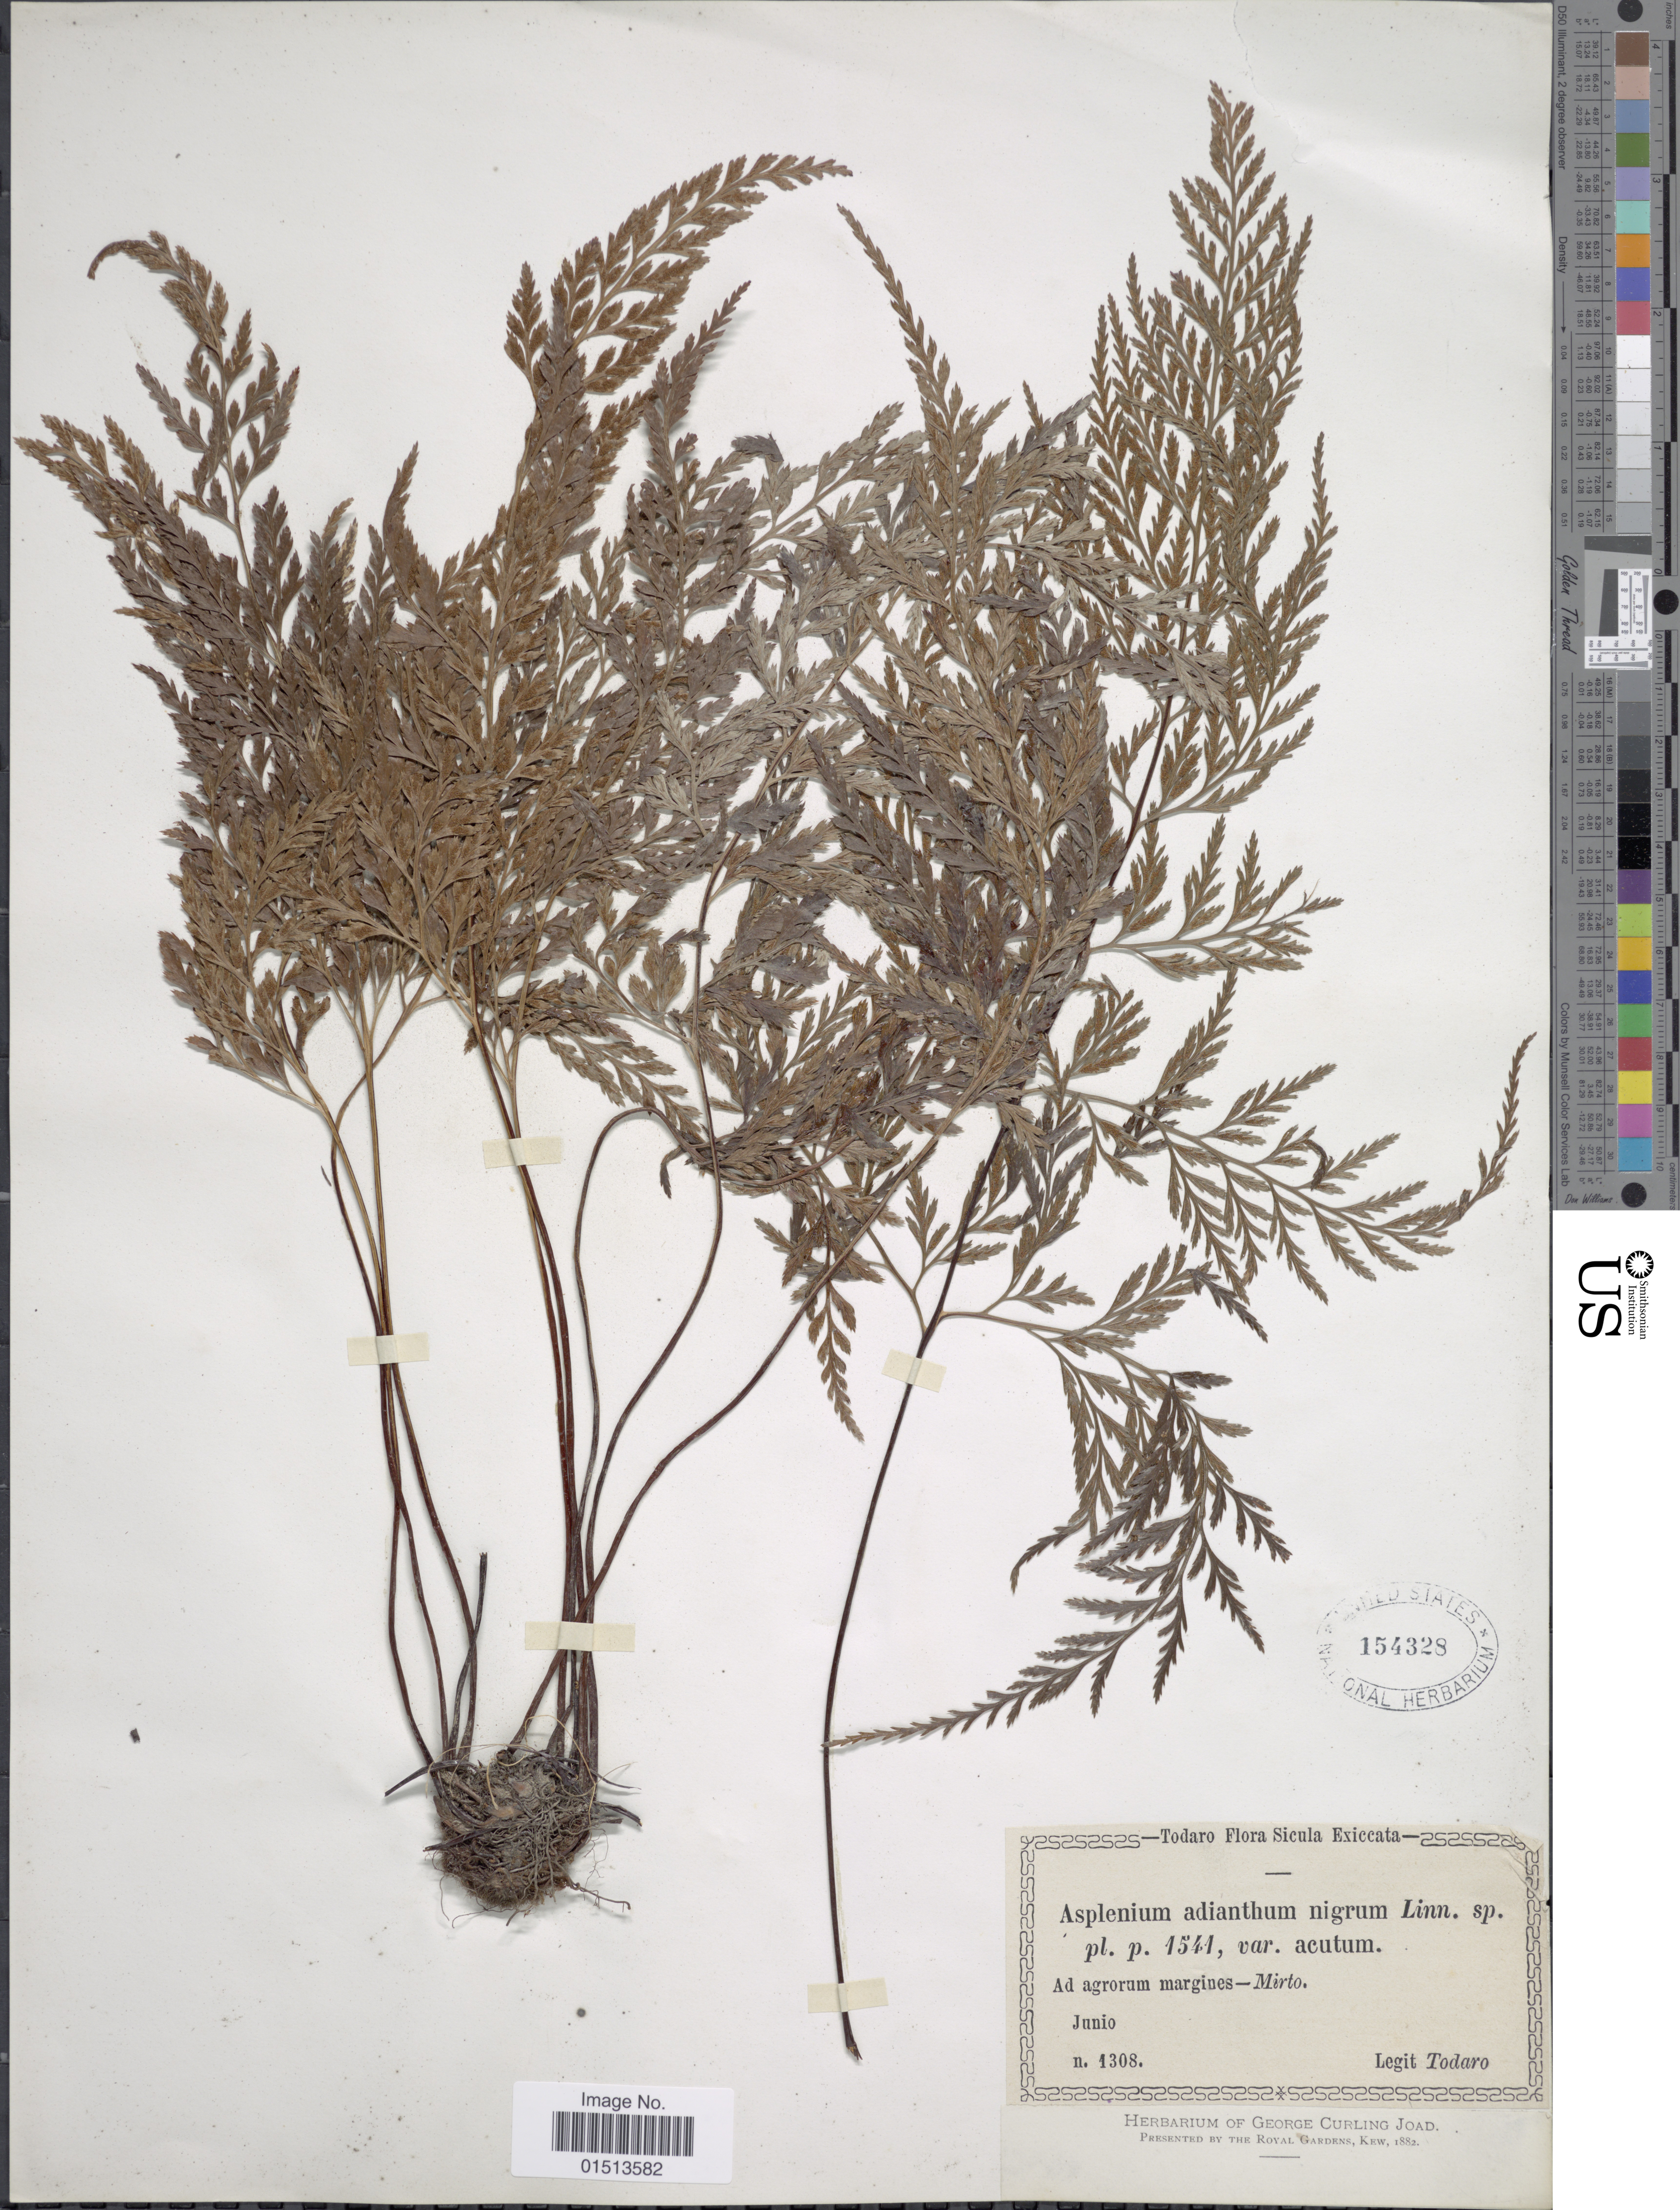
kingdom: Plantae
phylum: Tracheophyta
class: Polypodiopsida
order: Polypodiales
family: Aspleniaceae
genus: Asplenium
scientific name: Asplenium adiantum-nigrum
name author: L.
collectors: Todaro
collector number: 1308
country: Italy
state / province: Siciliana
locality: Sicula exiccata, ad agrorum margines-Mirto.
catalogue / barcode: US 154328